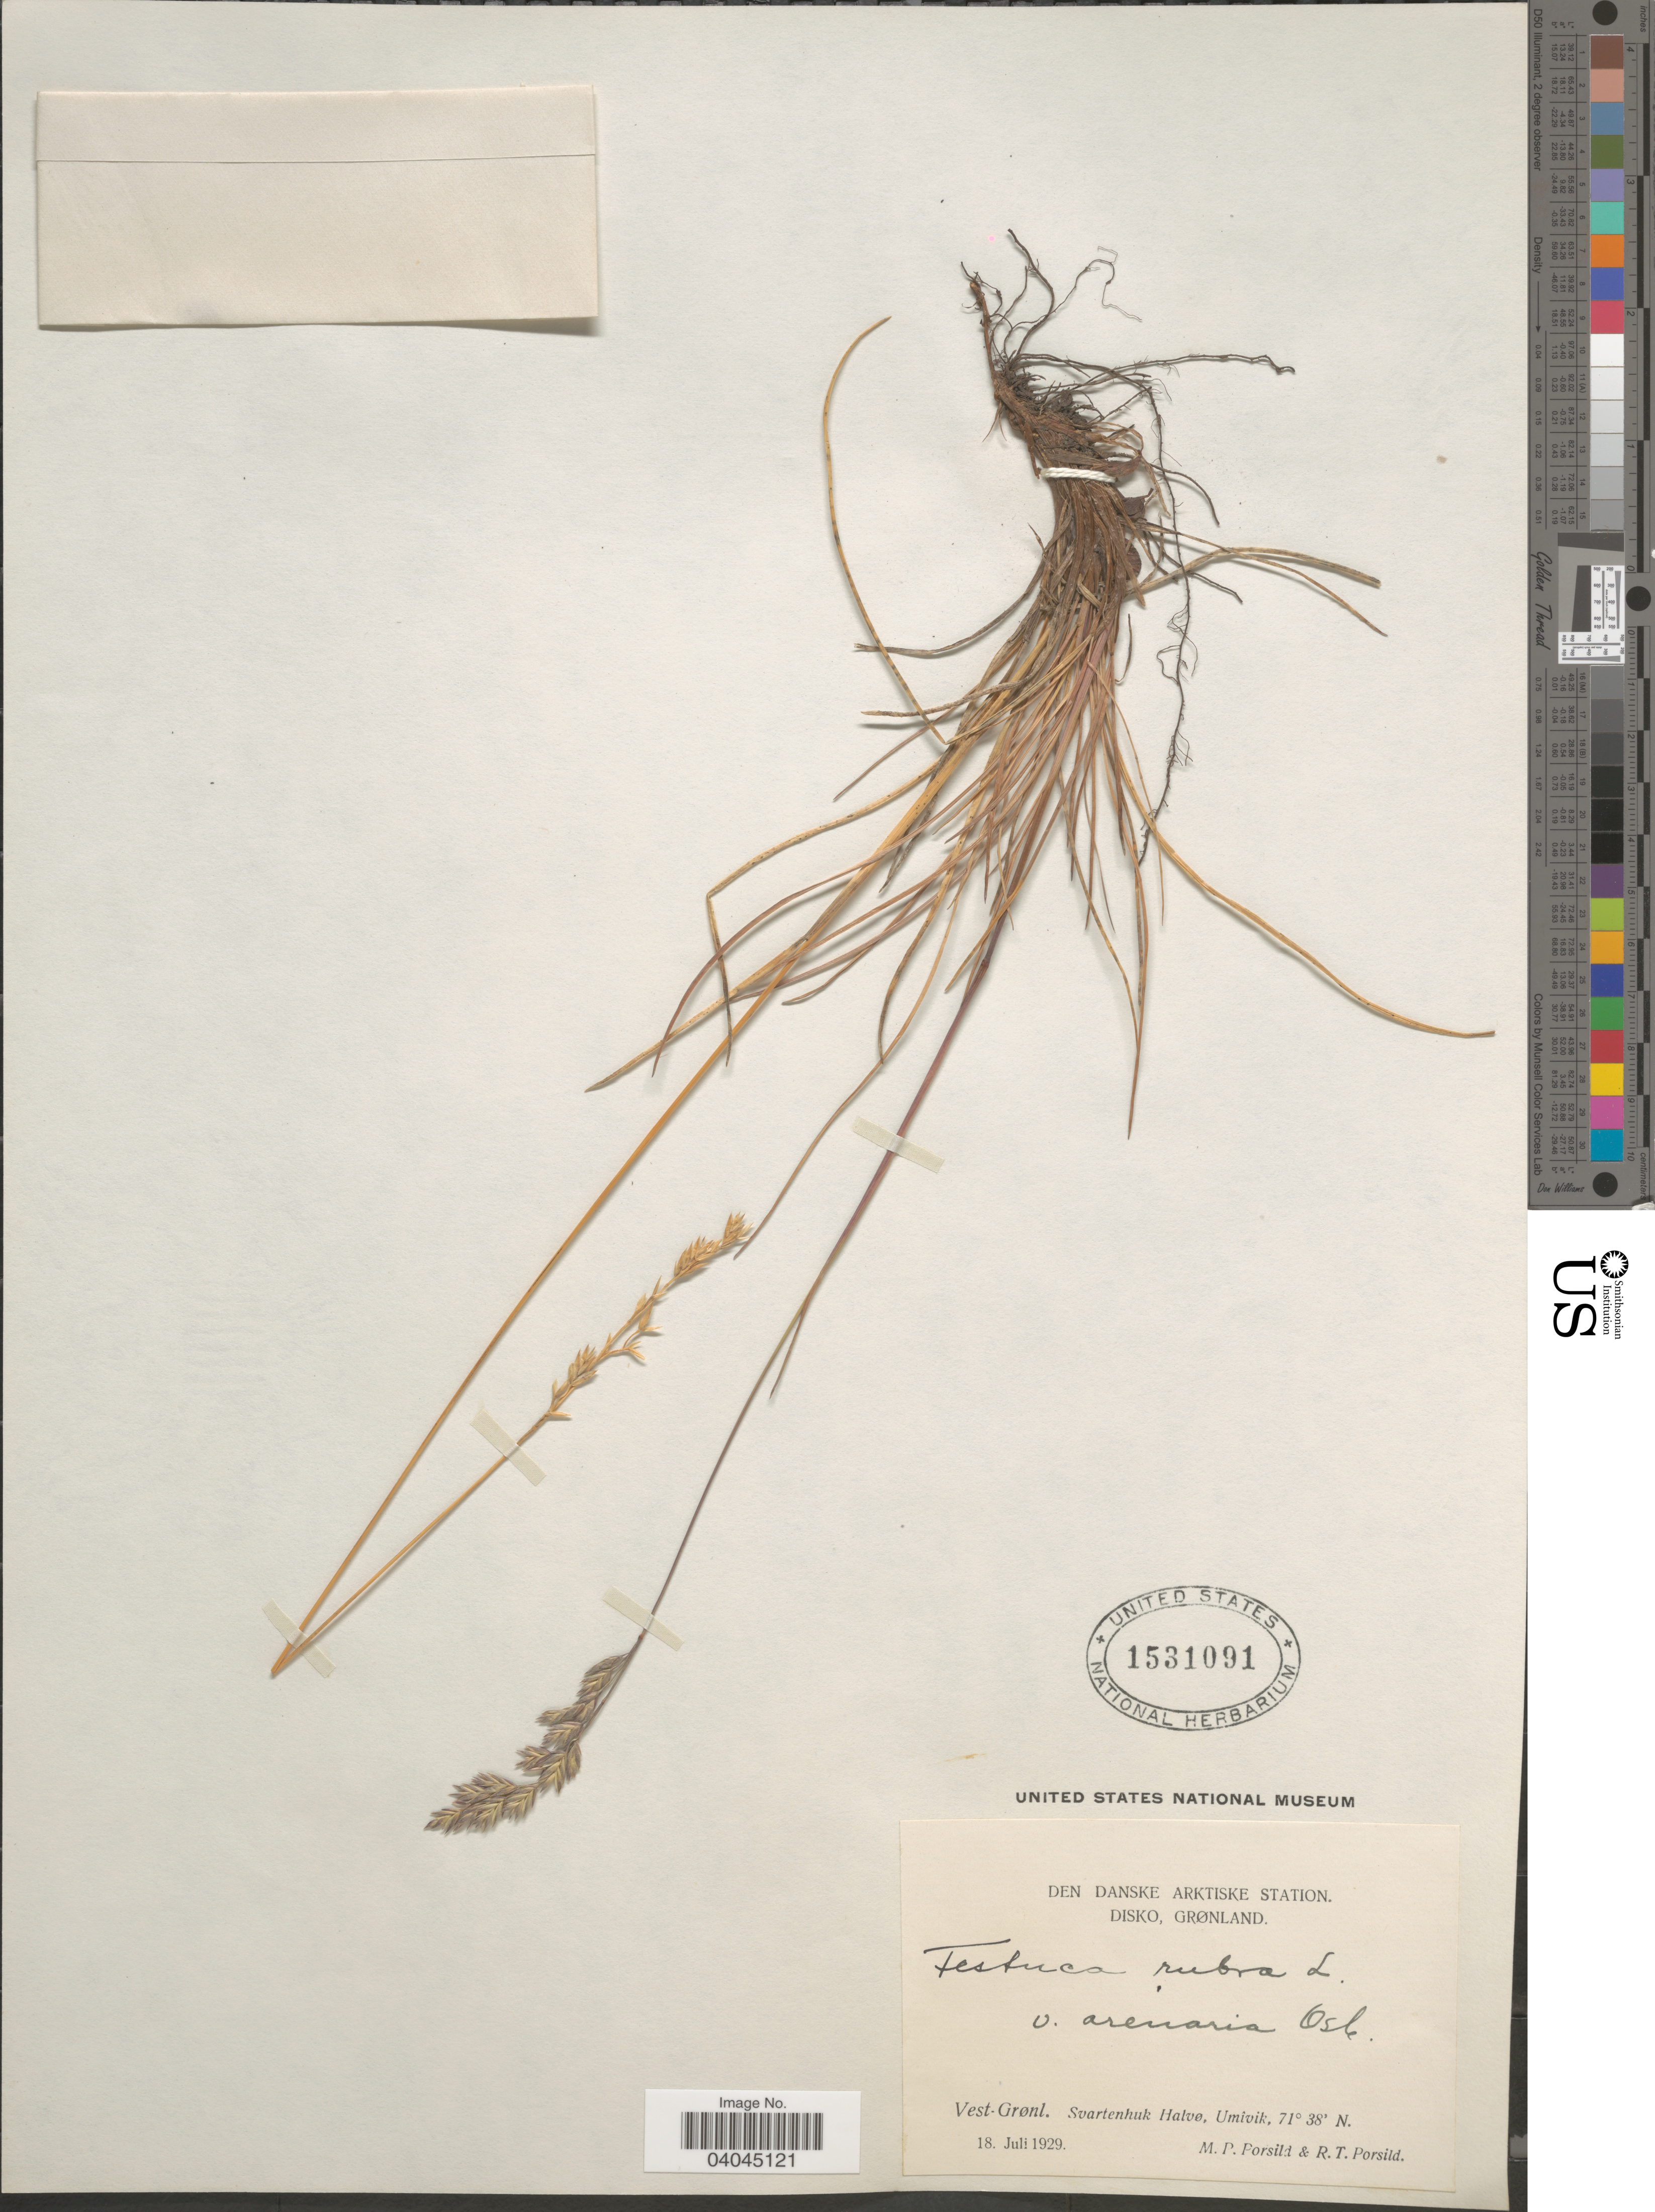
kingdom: Plantae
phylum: Tracheophyta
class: Liliopsida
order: Poales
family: Poaceae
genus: Festuca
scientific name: Festuca rubra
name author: L.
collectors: M. P. Porsild & R. T. Porsild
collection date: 1929-07-18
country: Greenland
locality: Den Danske Arktiske Station. Disko. Grønland. Vest-Grønl. Svartenhuk Halvø, Umivik.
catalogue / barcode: US 1531091